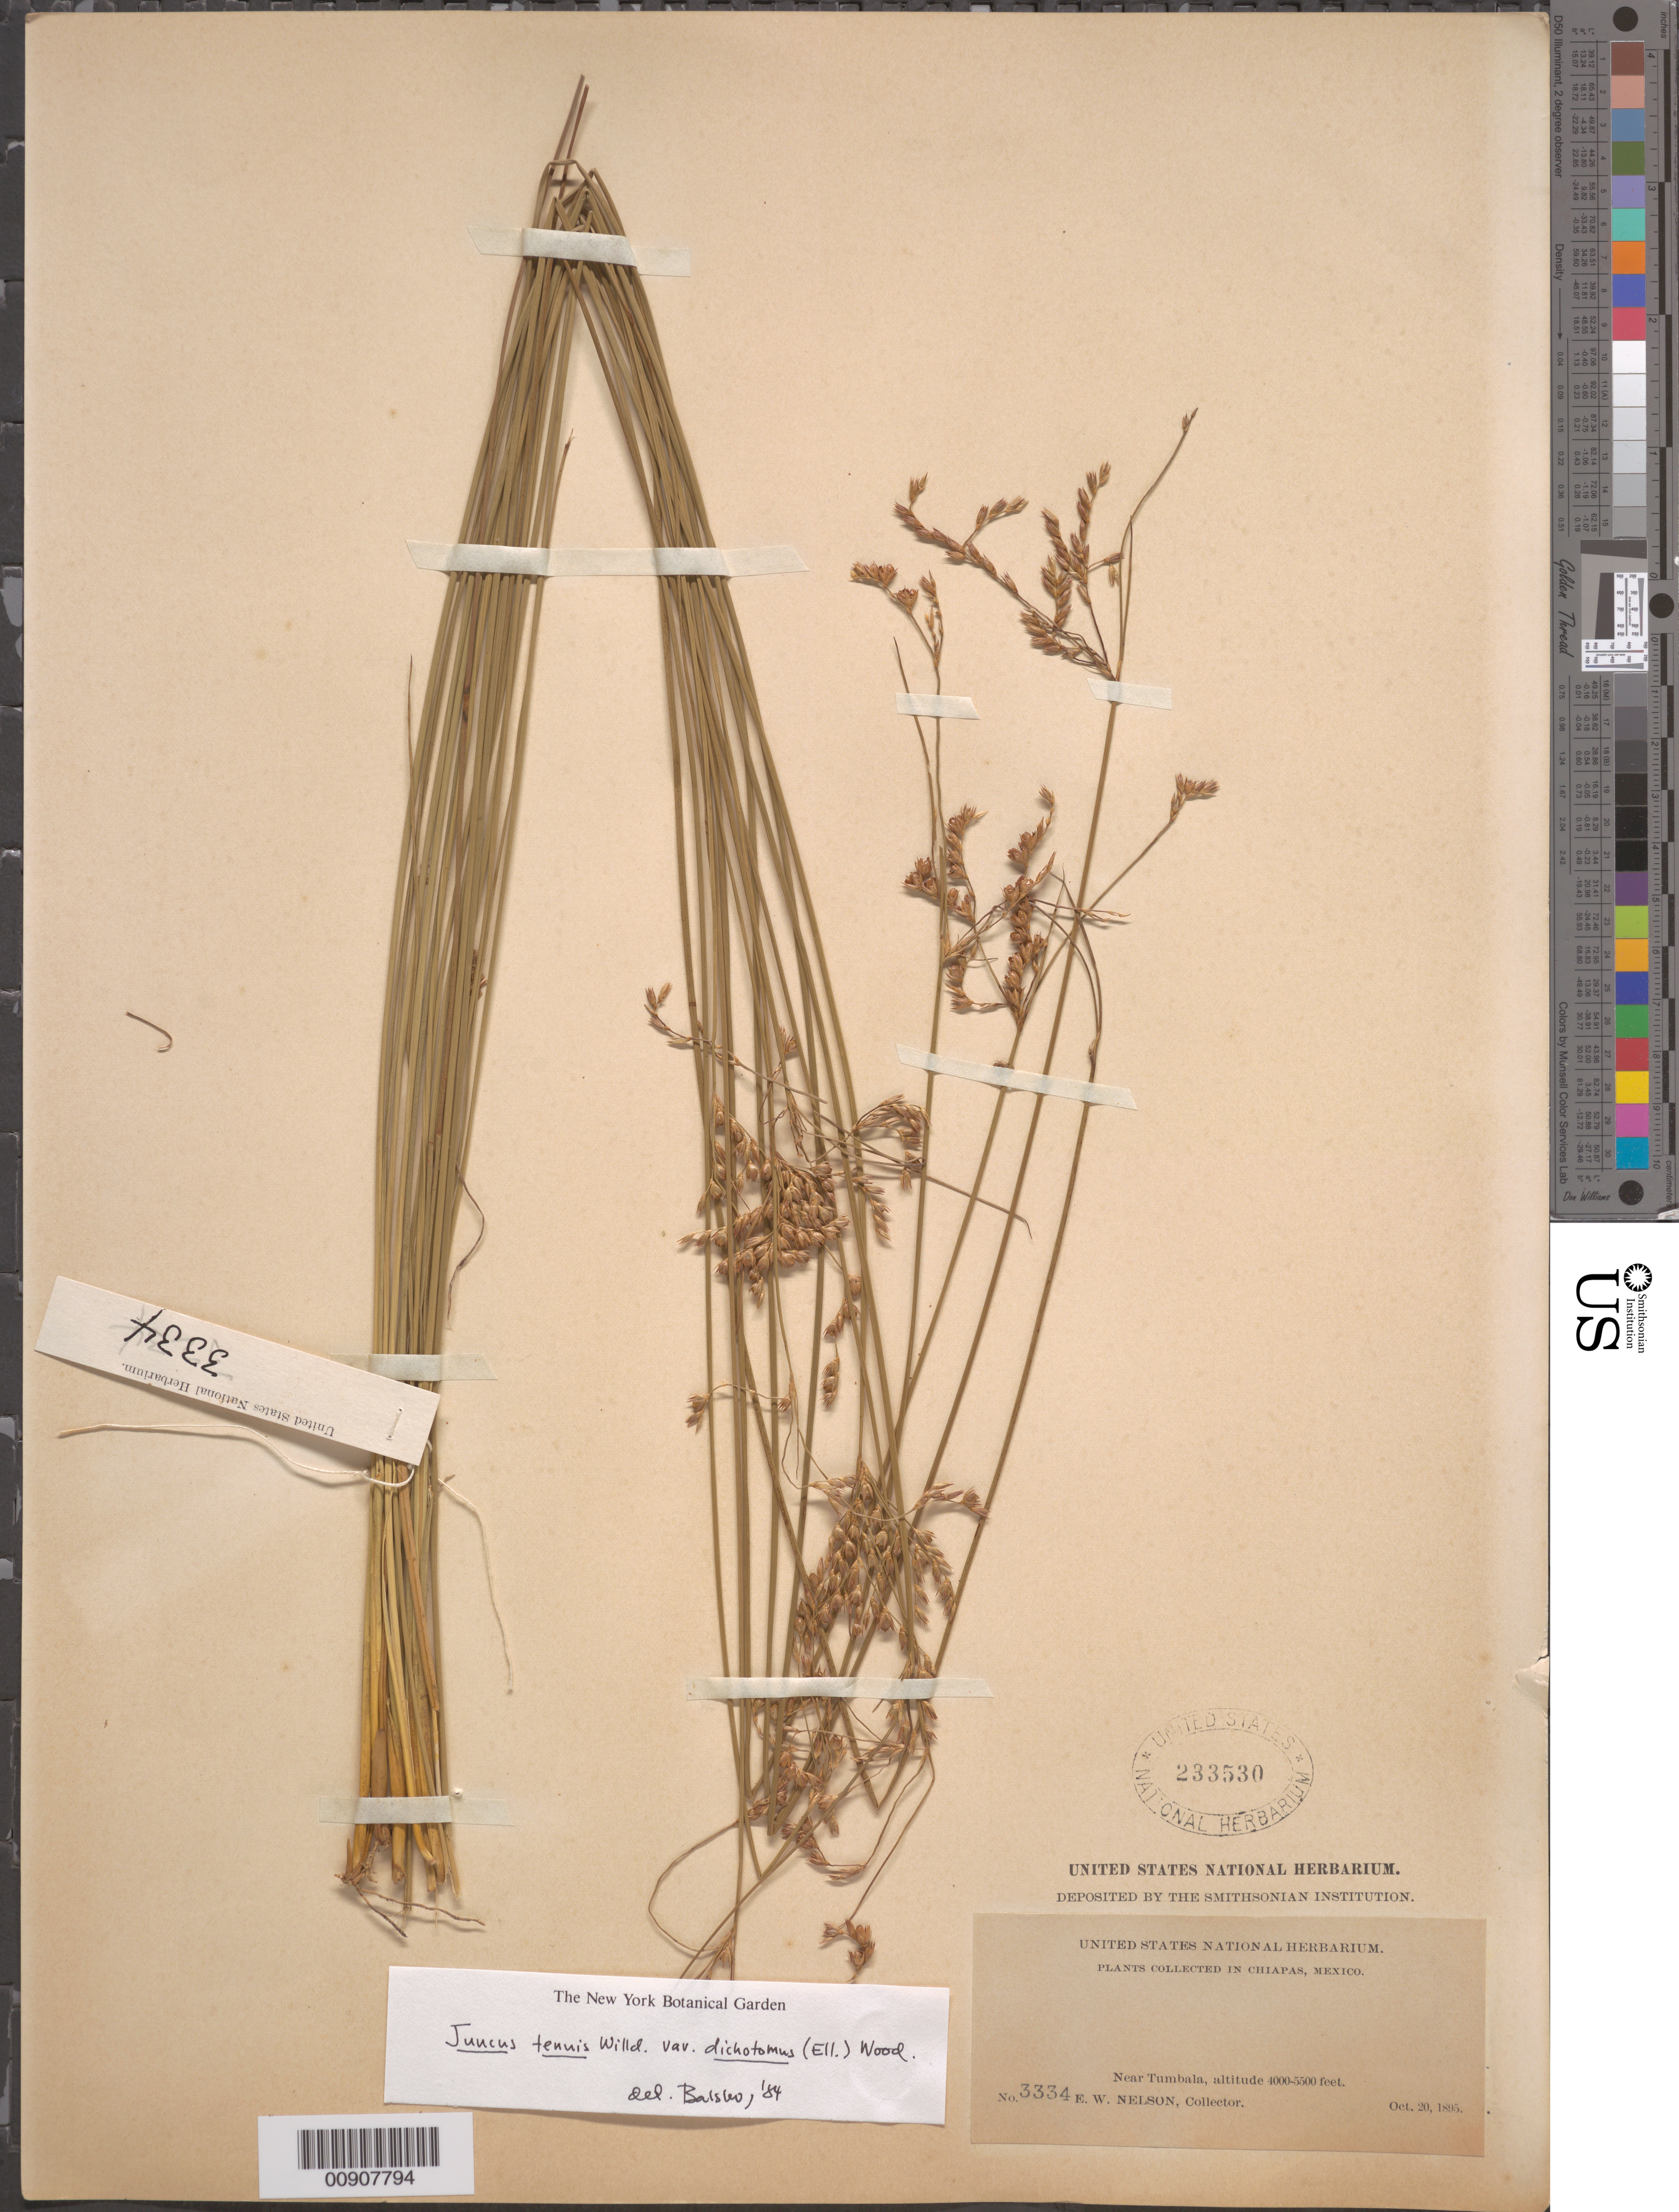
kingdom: Plantae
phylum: Tracheophyta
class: Liliopsida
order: Poales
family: Juncaceae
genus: Juncus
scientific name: Juncus tenuis var. dichotomus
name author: (Elliott) Alph. Wood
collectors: E. W. Nelson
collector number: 3334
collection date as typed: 20 Oct 1895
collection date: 1895-10-20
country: Mexico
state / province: Chiapas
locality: Chiapas: Near Tumbala.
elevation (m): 1219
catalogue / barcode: US 233530